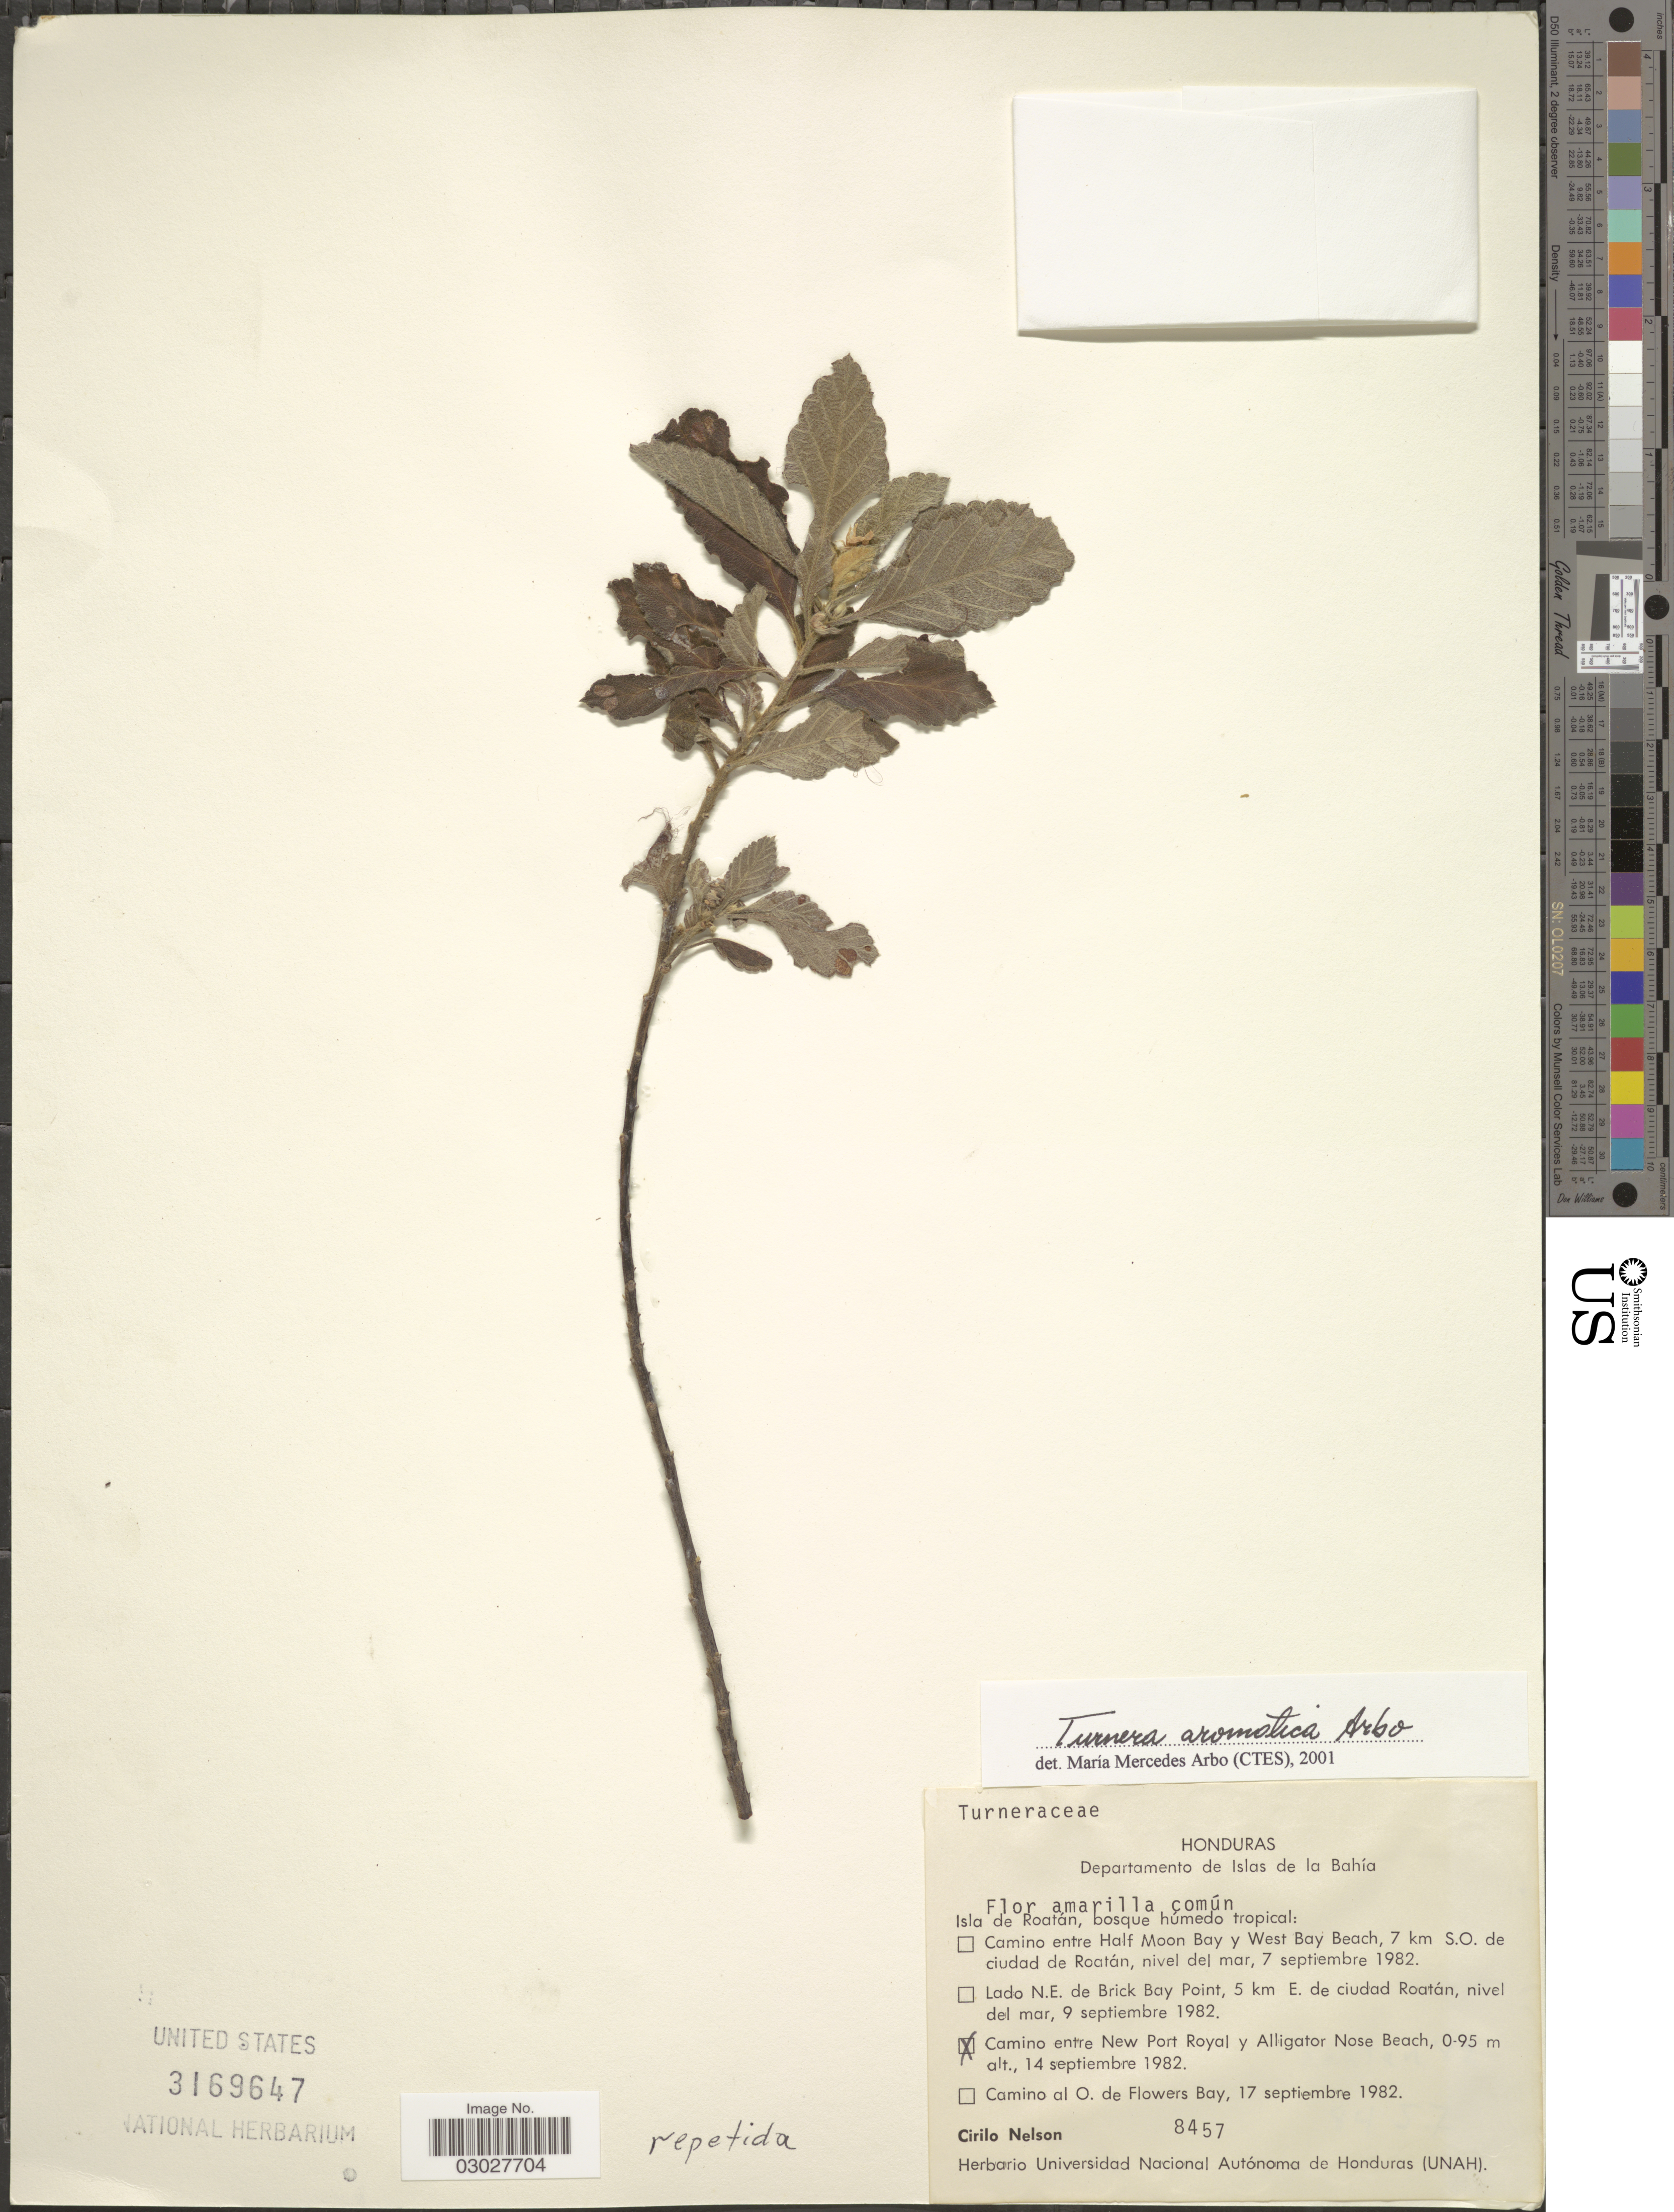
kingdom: Plantae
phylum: Tracheophyta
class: Magnoliopsida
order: Malpighiales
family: Turneraceae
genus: Turnera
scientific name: Turnera aromatica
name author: Arbo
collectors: C. Nelson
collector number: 8457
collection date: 1982-09-14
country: Honduras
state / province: Islas de la Bahía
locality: Departamento de Islas de la Bahía. Camino entre New Port Royal y Alligator Nose Beach.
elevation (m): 0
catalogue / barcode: US 3169647